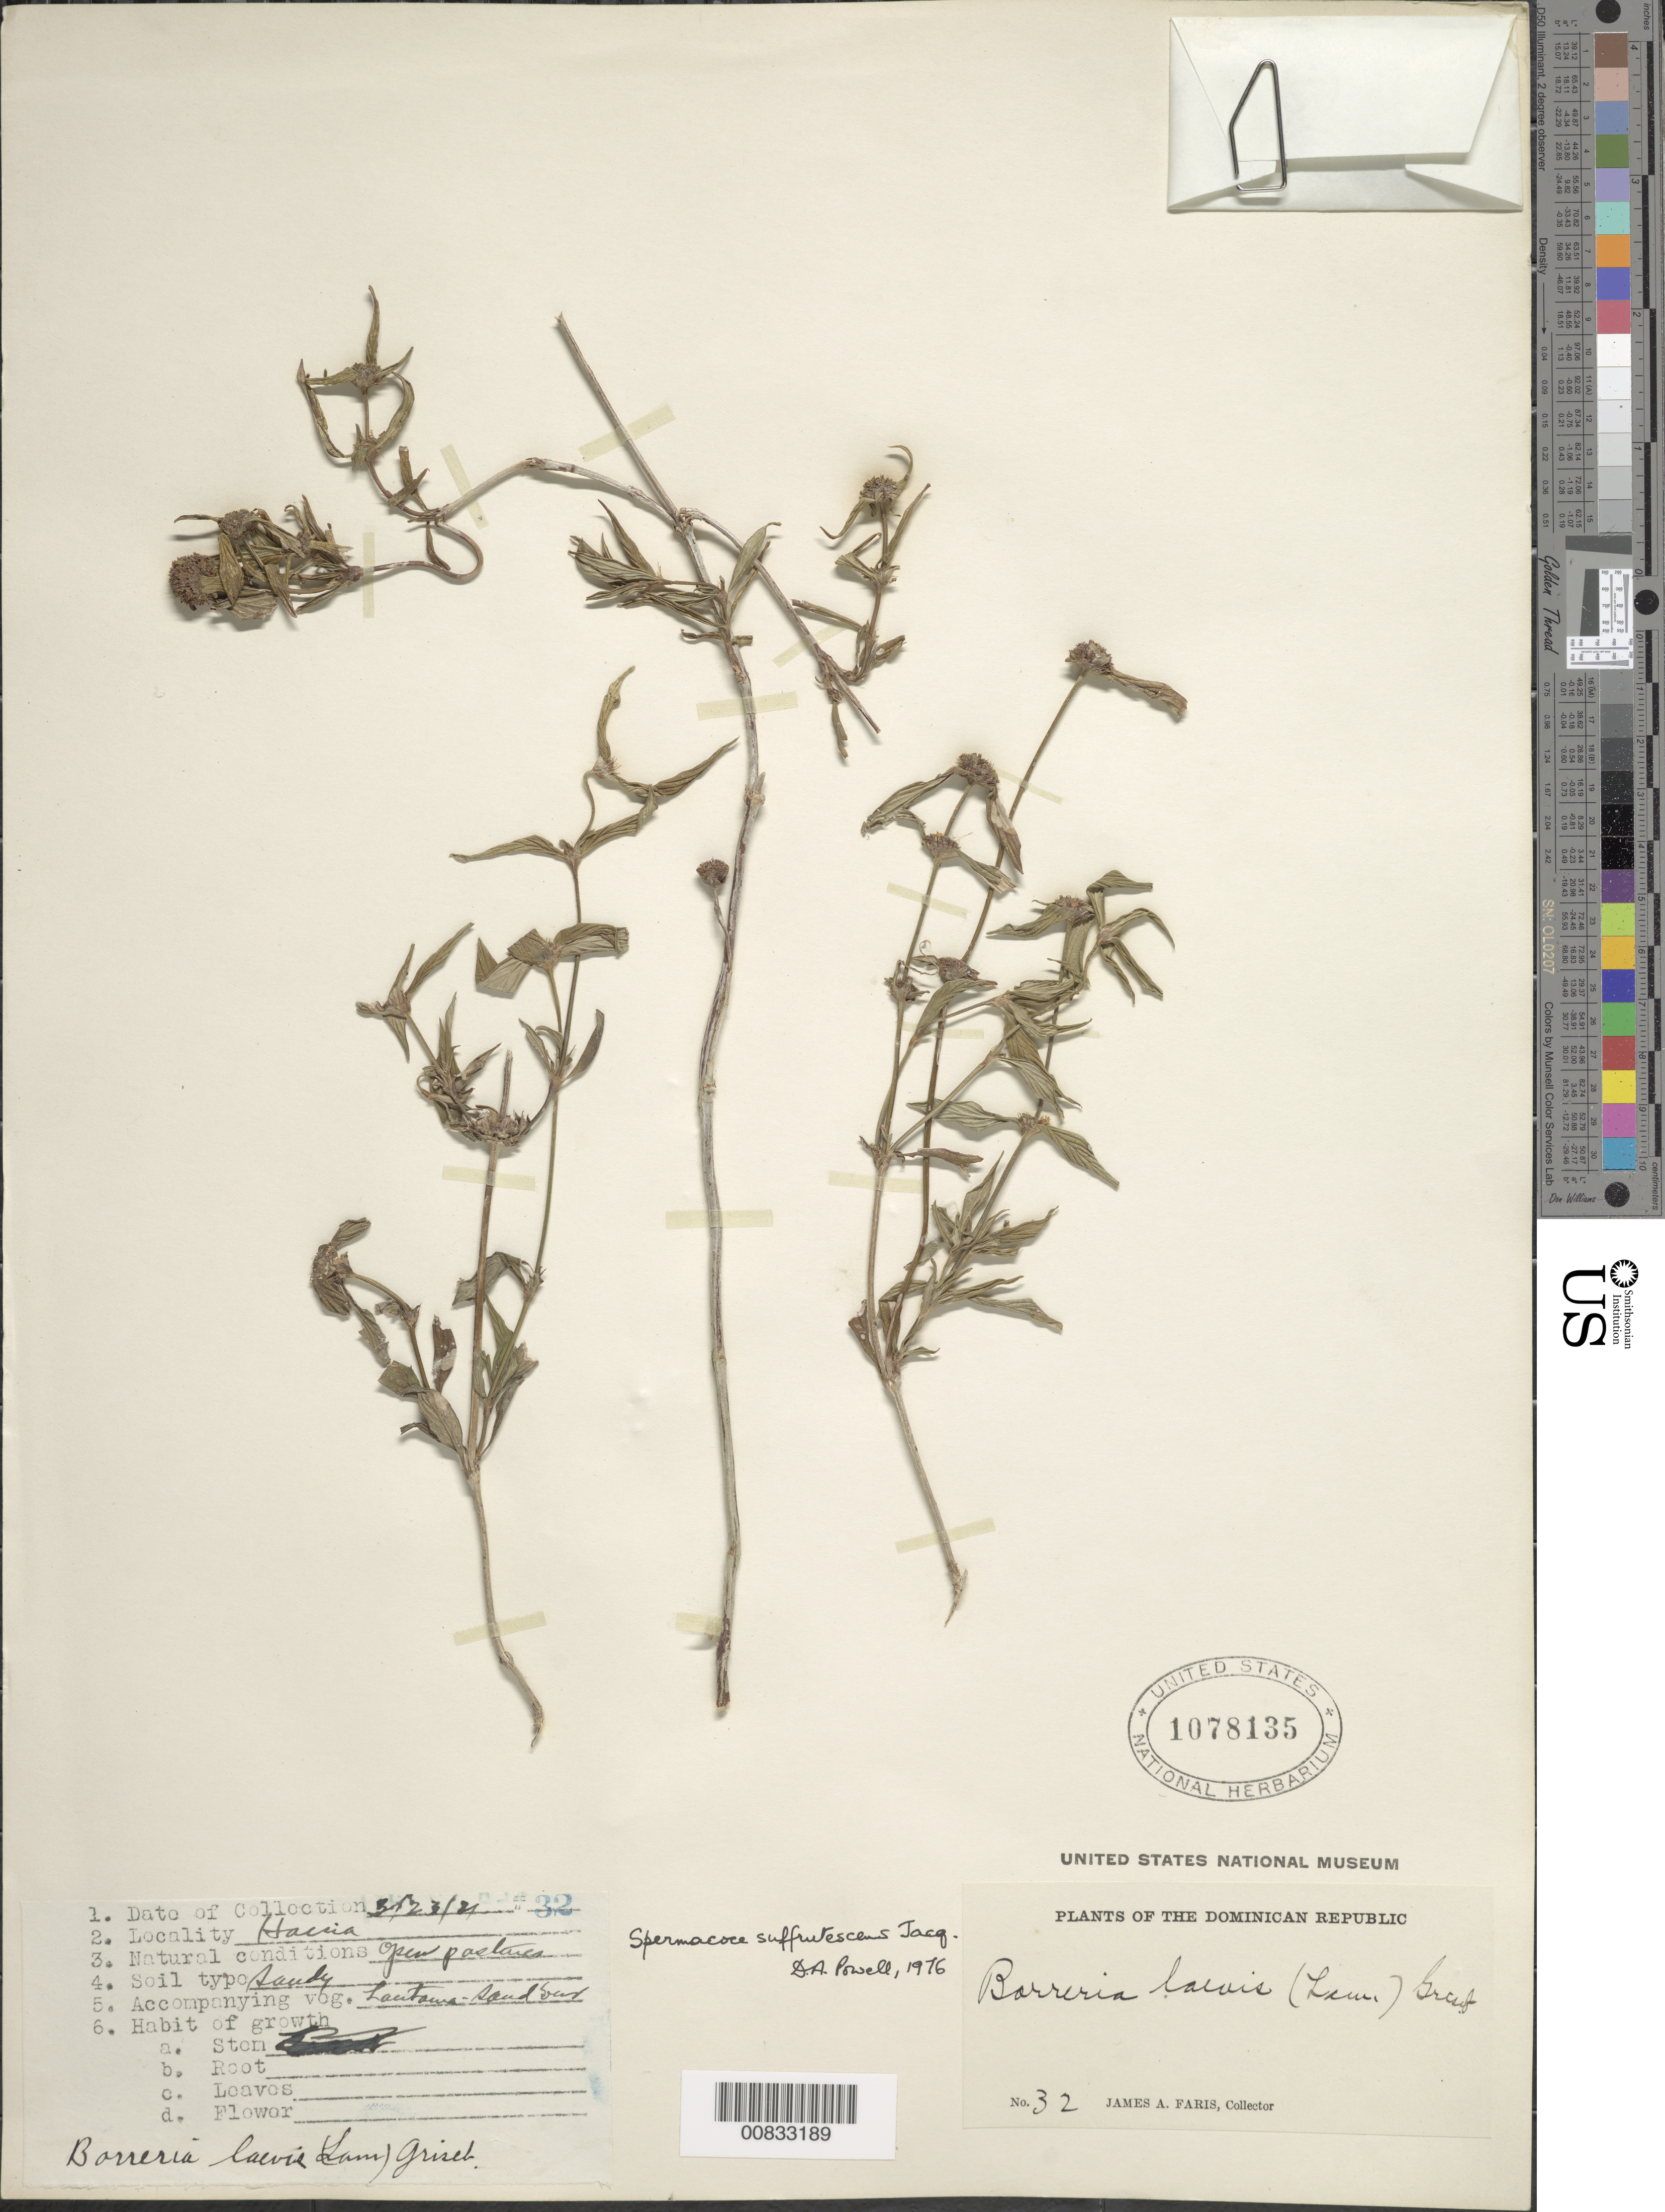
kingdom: Plantae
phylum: Tracheophyta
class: Magnoliopsida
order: Gentianales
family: Rubiaceae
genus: Spermacoce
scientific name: Spermacoce remota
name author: Lam.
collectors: J. Faris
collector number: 32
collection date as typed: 23 Mar 1921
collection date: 1921-03-23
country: Dominican Republic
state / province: San Cristóbal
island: Hispaniola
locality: Haina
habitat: Sandy soil in open pastures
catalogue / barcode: US 1078135